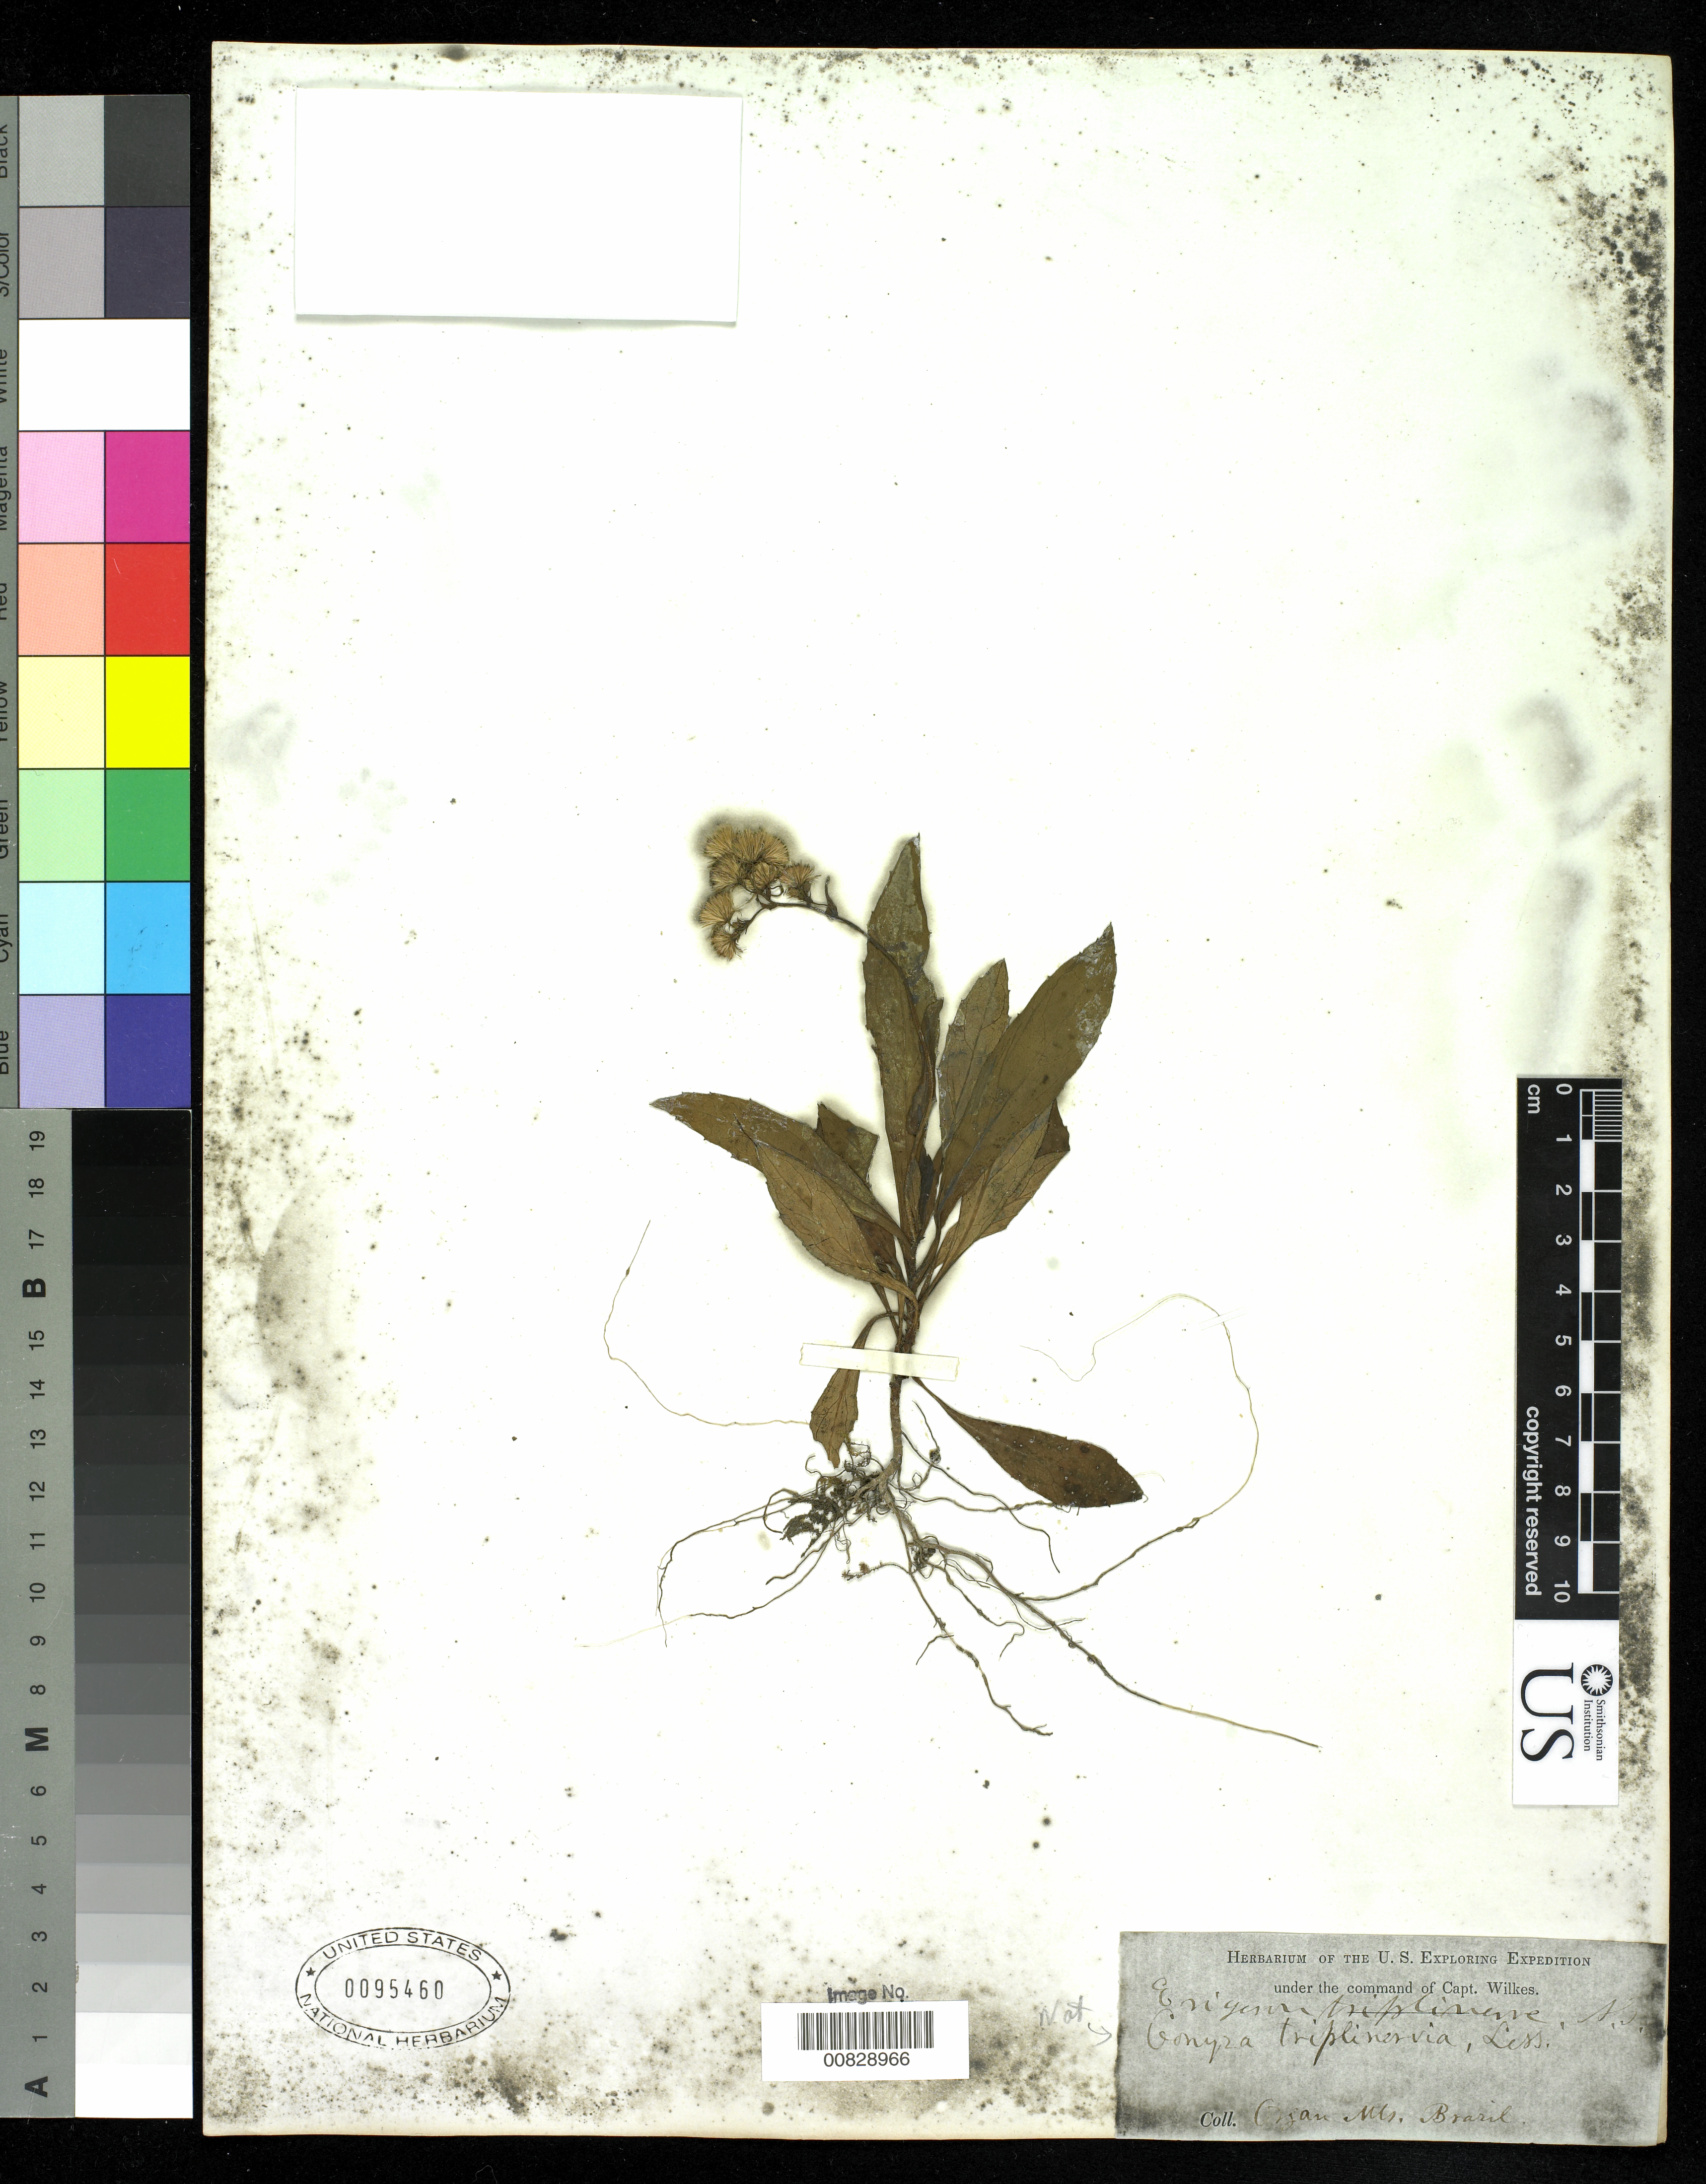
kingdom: Plantae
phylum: Tracheophyta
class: Magnoliopsida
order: Asterales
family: Asteraceae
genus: Podocoma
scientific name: Podocoma rivularis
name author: (Gardner) G.L. Nesom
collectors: Wilkes Explor. Exped.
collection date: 1838/1842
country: Brazil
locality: Organ Mts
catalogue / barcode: US 95460